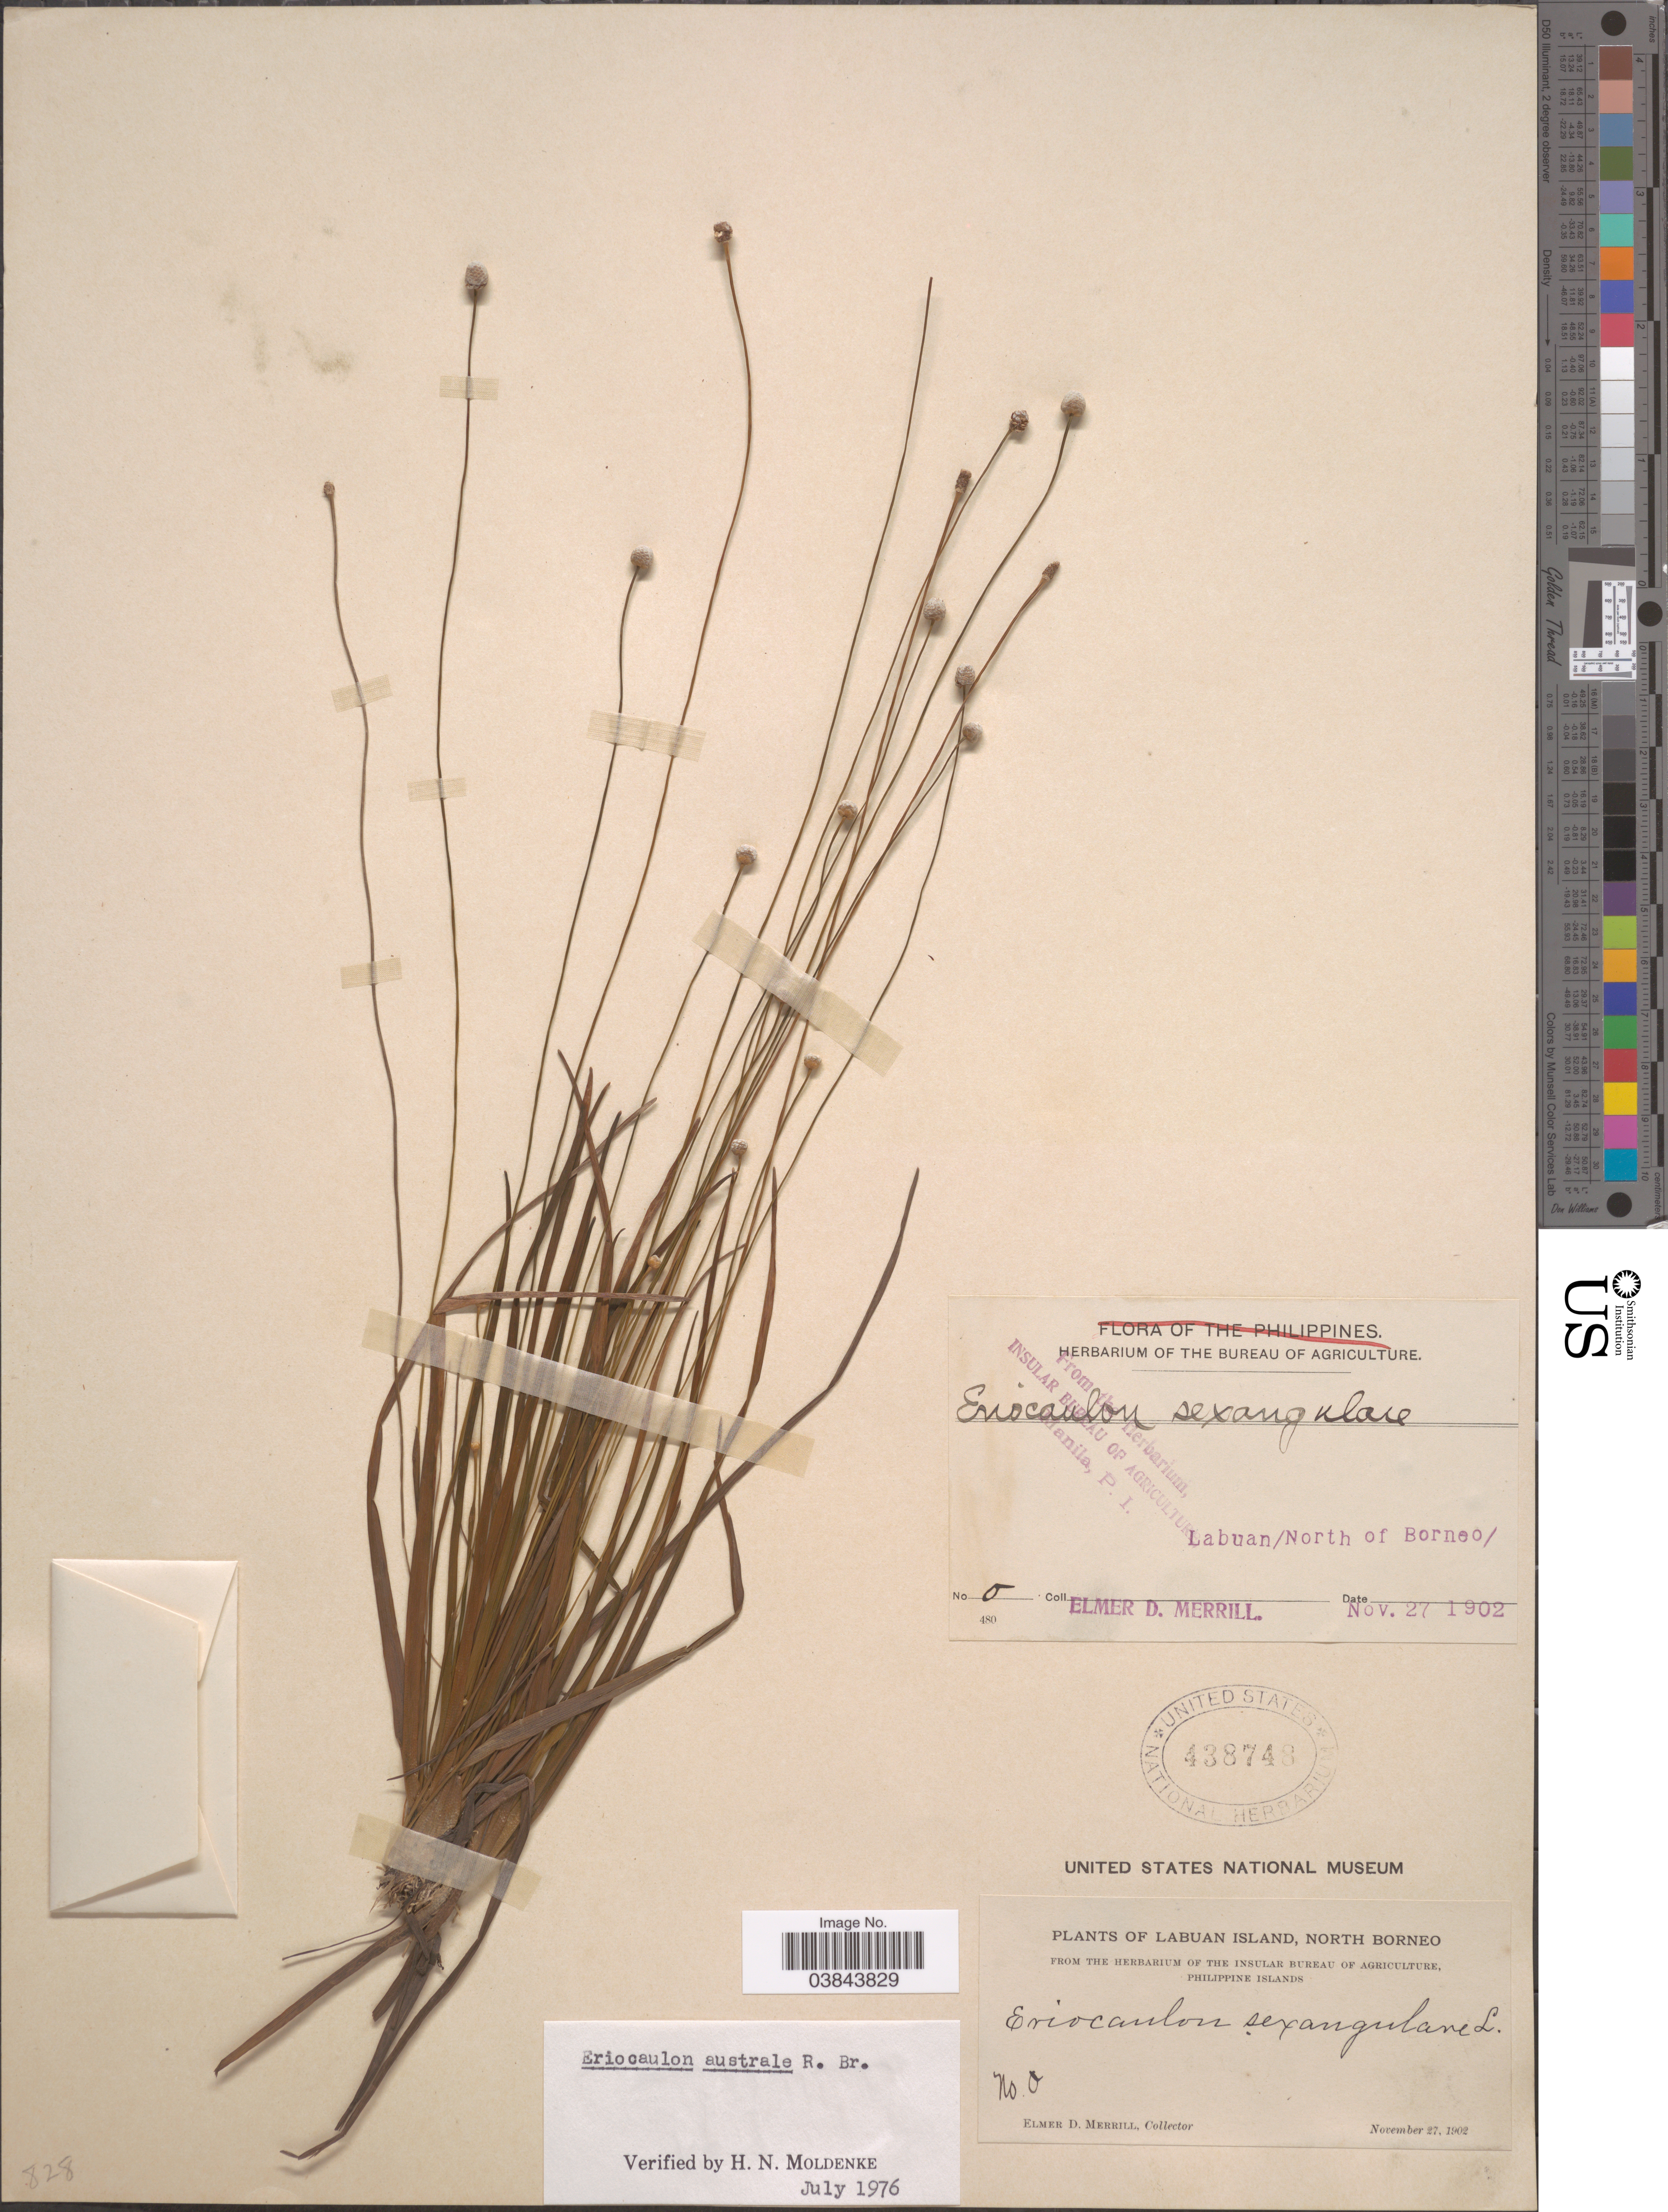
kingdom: Plantae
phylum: Tracheophyta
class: Liliopsida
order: Poales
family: Eriocaulaceae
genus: Eriocaulon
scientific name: Eriocaulon australe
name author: R. Br.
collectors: E. D. Merrill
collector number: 0*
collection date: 1902-11-27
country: Malaysia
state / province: Labuan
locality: Labuan Island, North Borneo.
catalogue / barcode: US 438748